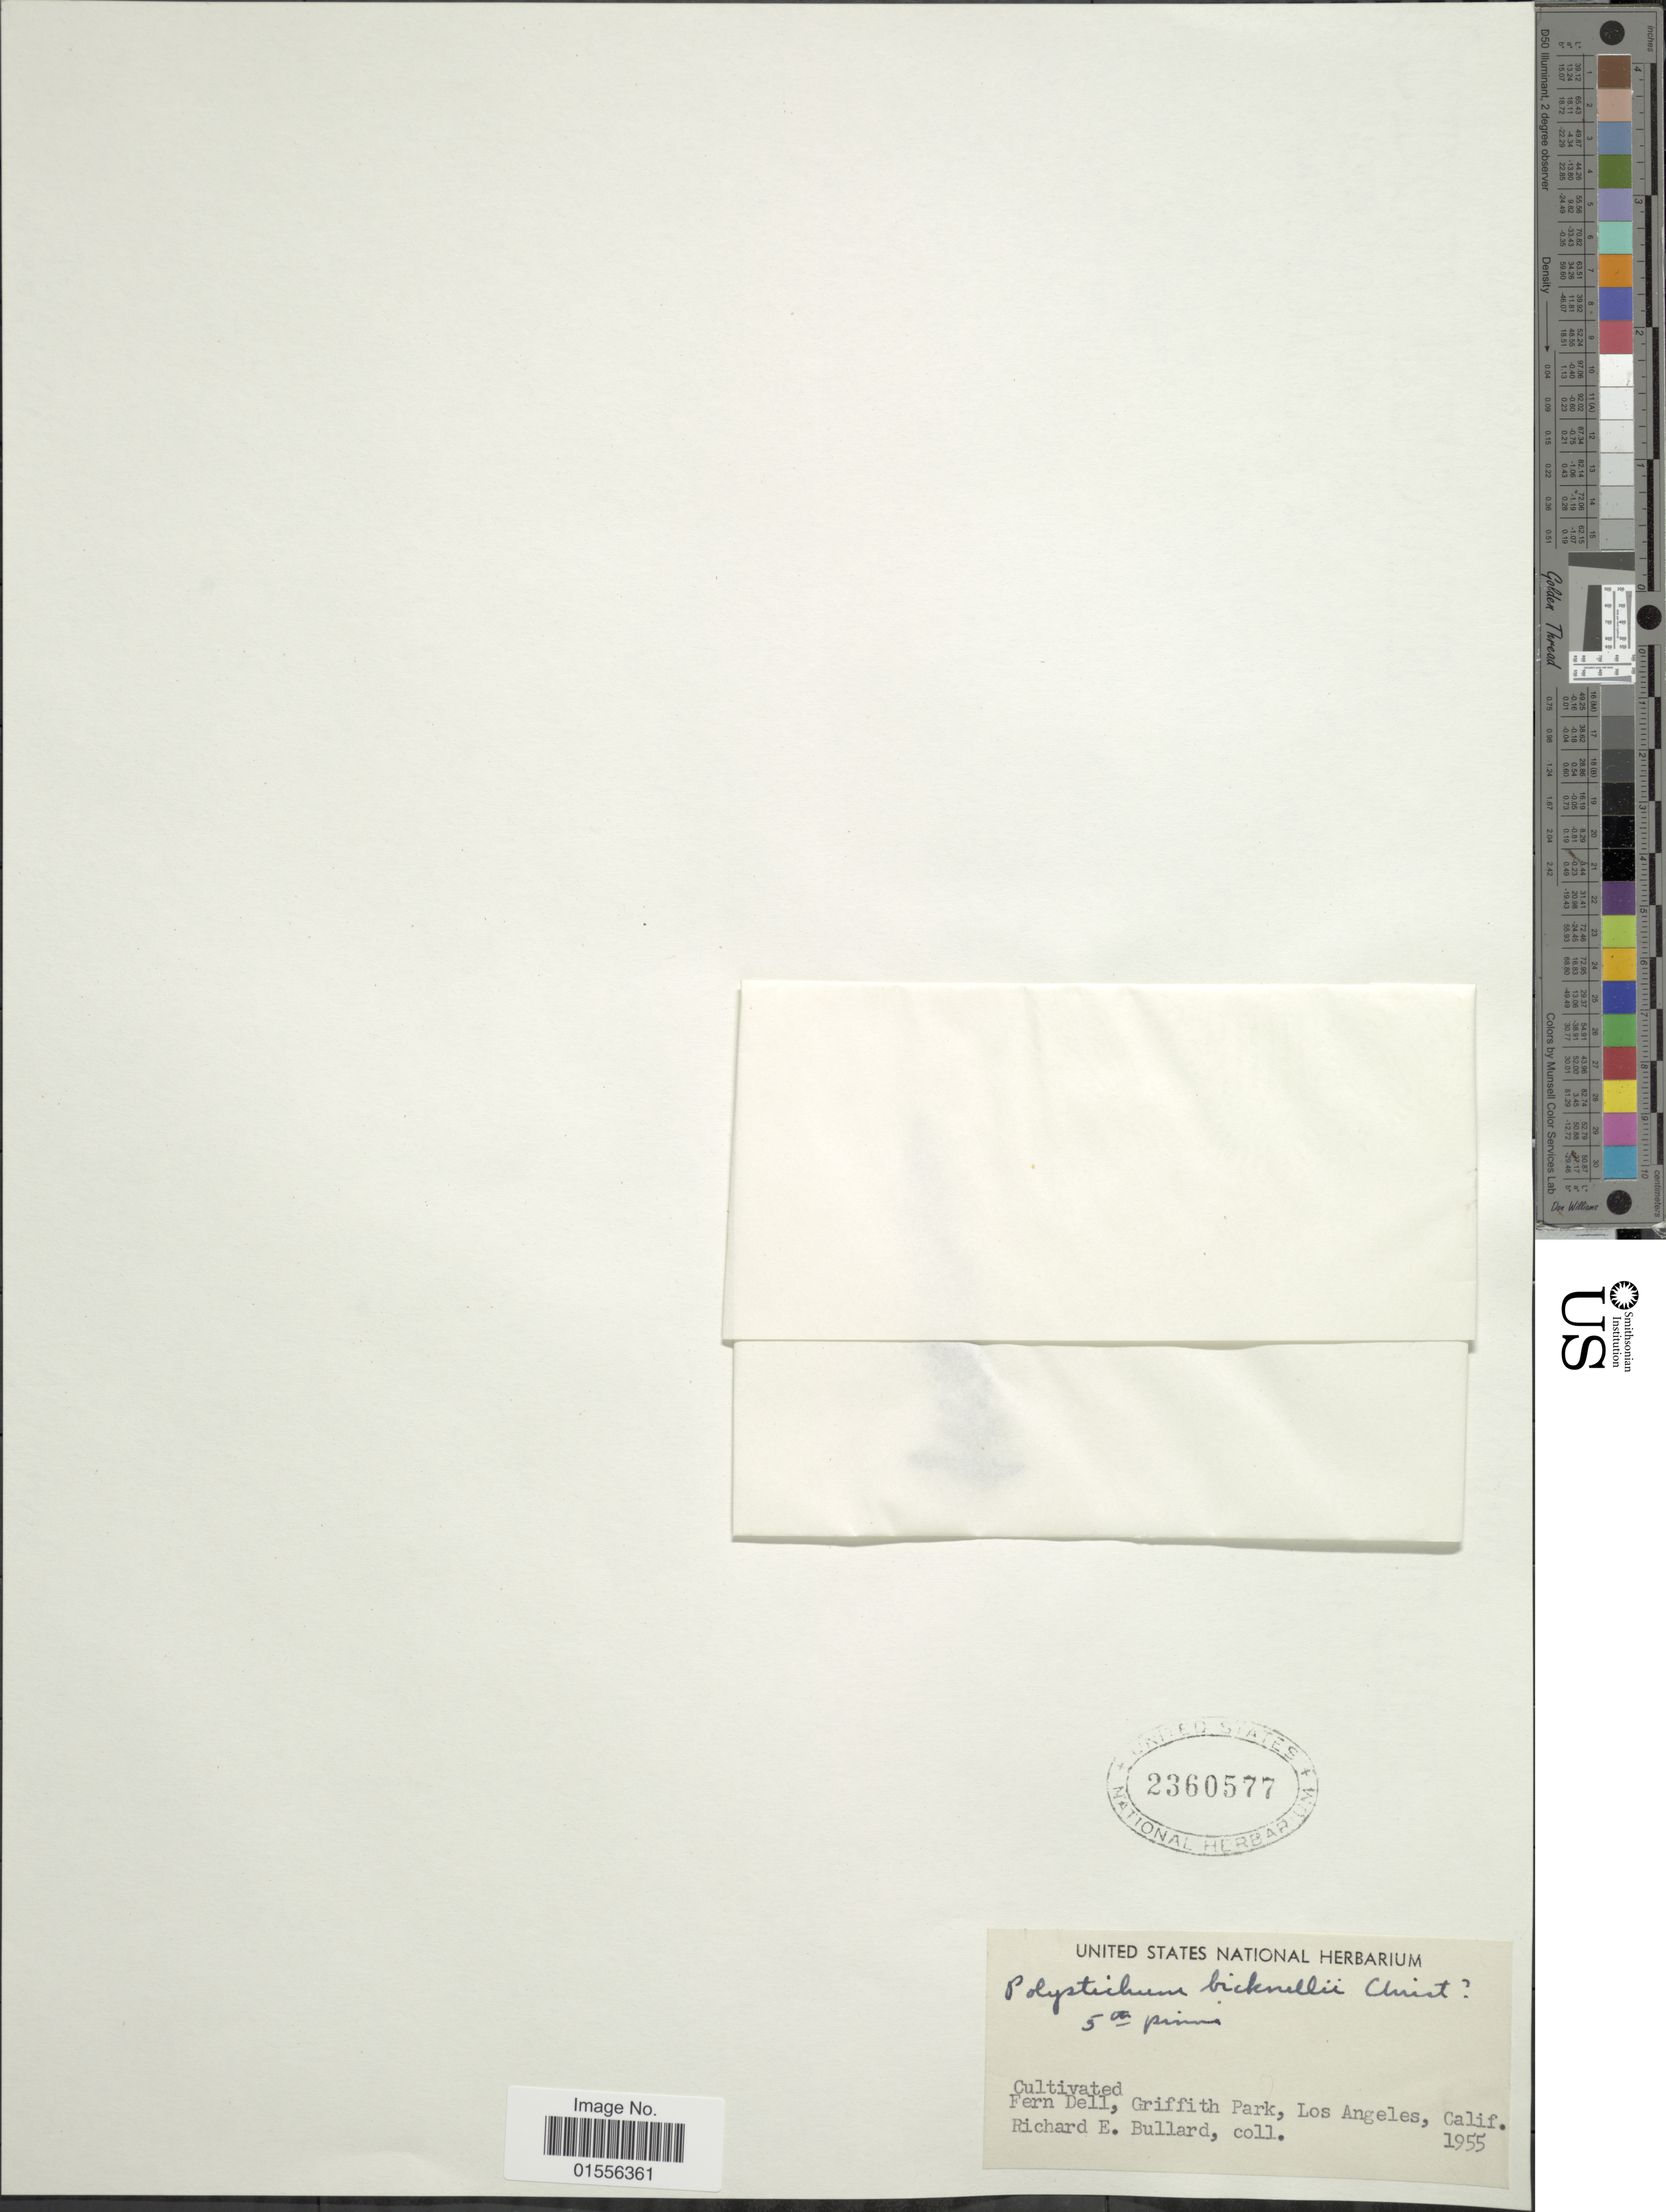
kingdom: Plantae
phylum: Tracheophyta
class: Polypodiopsida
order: Polypodiales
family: Dryopteridaceae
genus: Polystichum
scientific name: Polystichum x bicknellii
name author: (Christ) Hahne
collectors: R. Bullard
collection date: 1955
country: United States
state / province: California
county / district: Los Angeles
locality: Fern Dell, Griffith Park, Los Angeles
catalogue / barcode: US 2360577